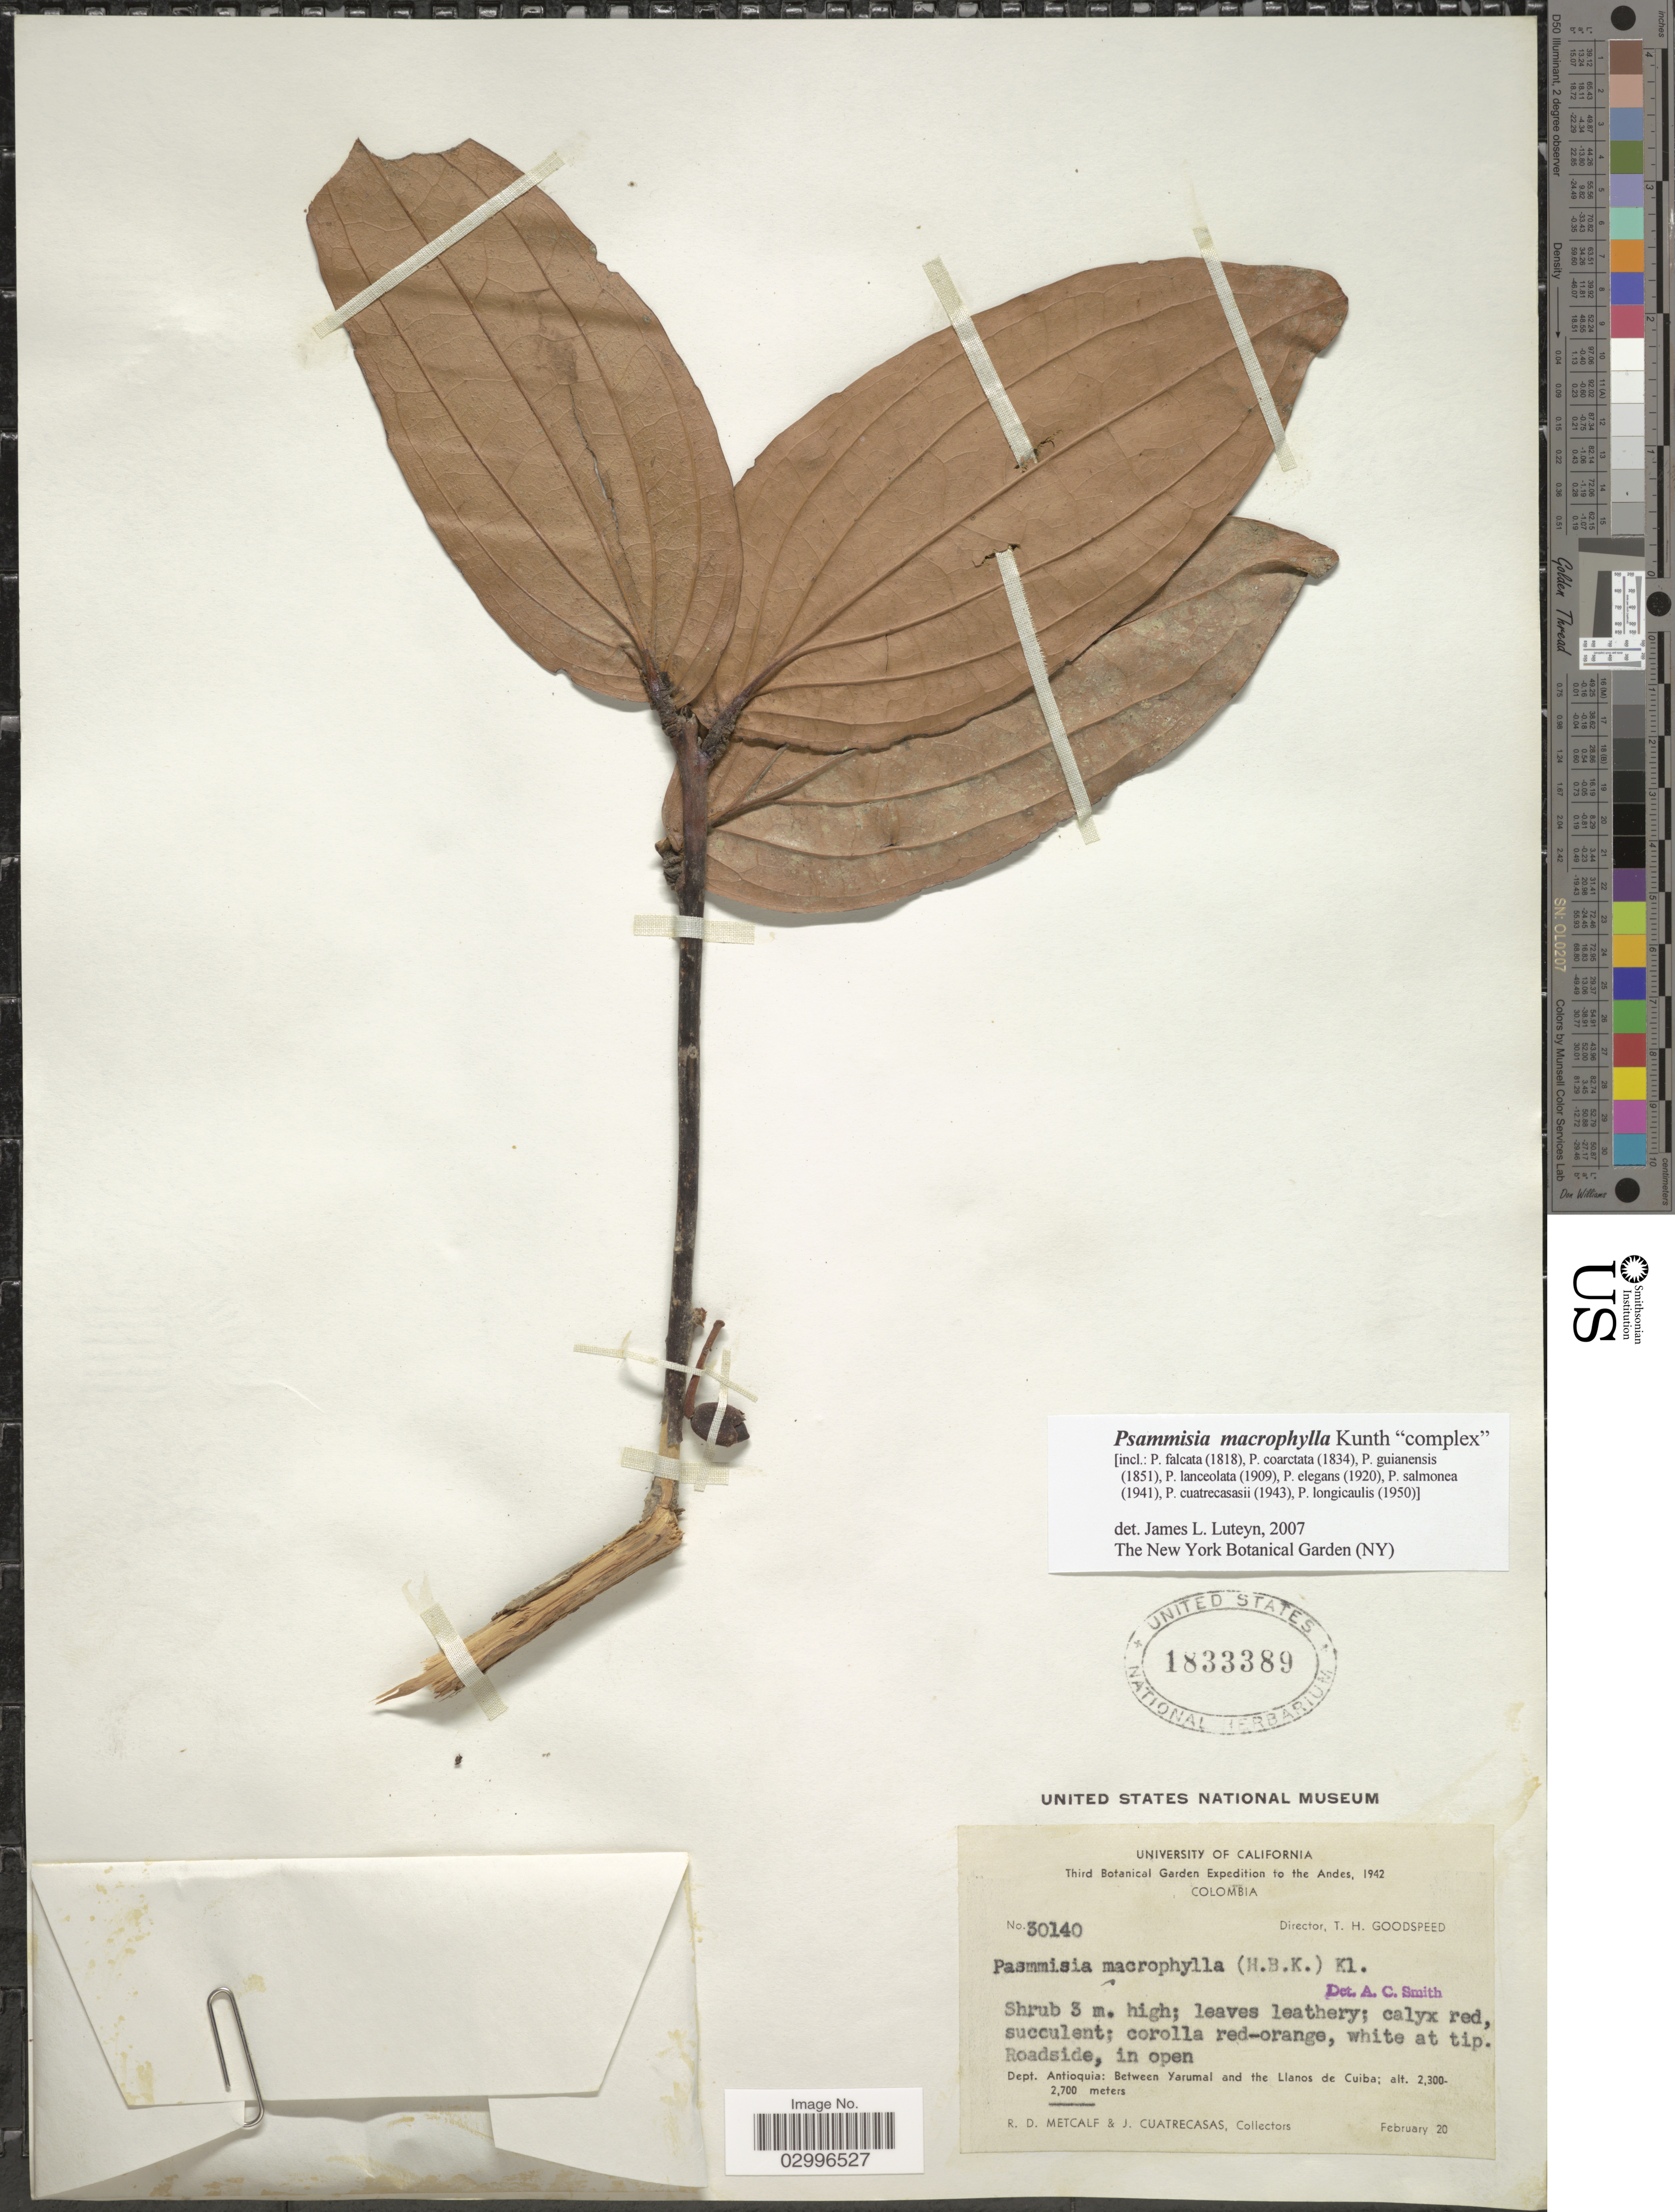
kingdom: Plantae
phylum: Tracheophyta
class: Magnoliopsida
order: Ericales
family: Ericaceae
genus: Psammisia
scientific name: Psammisia macrophylla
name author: (Kunth) Klotzsch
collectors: R. D. Metcalf & J. Cuatrecasas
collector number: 30140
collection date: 1942-02-20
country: Colombia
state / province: Antioquia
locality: Dept. Antioquia: Between Yarumal and the Llanos de Cuiba.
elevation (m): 2300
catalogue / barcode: US 1833389